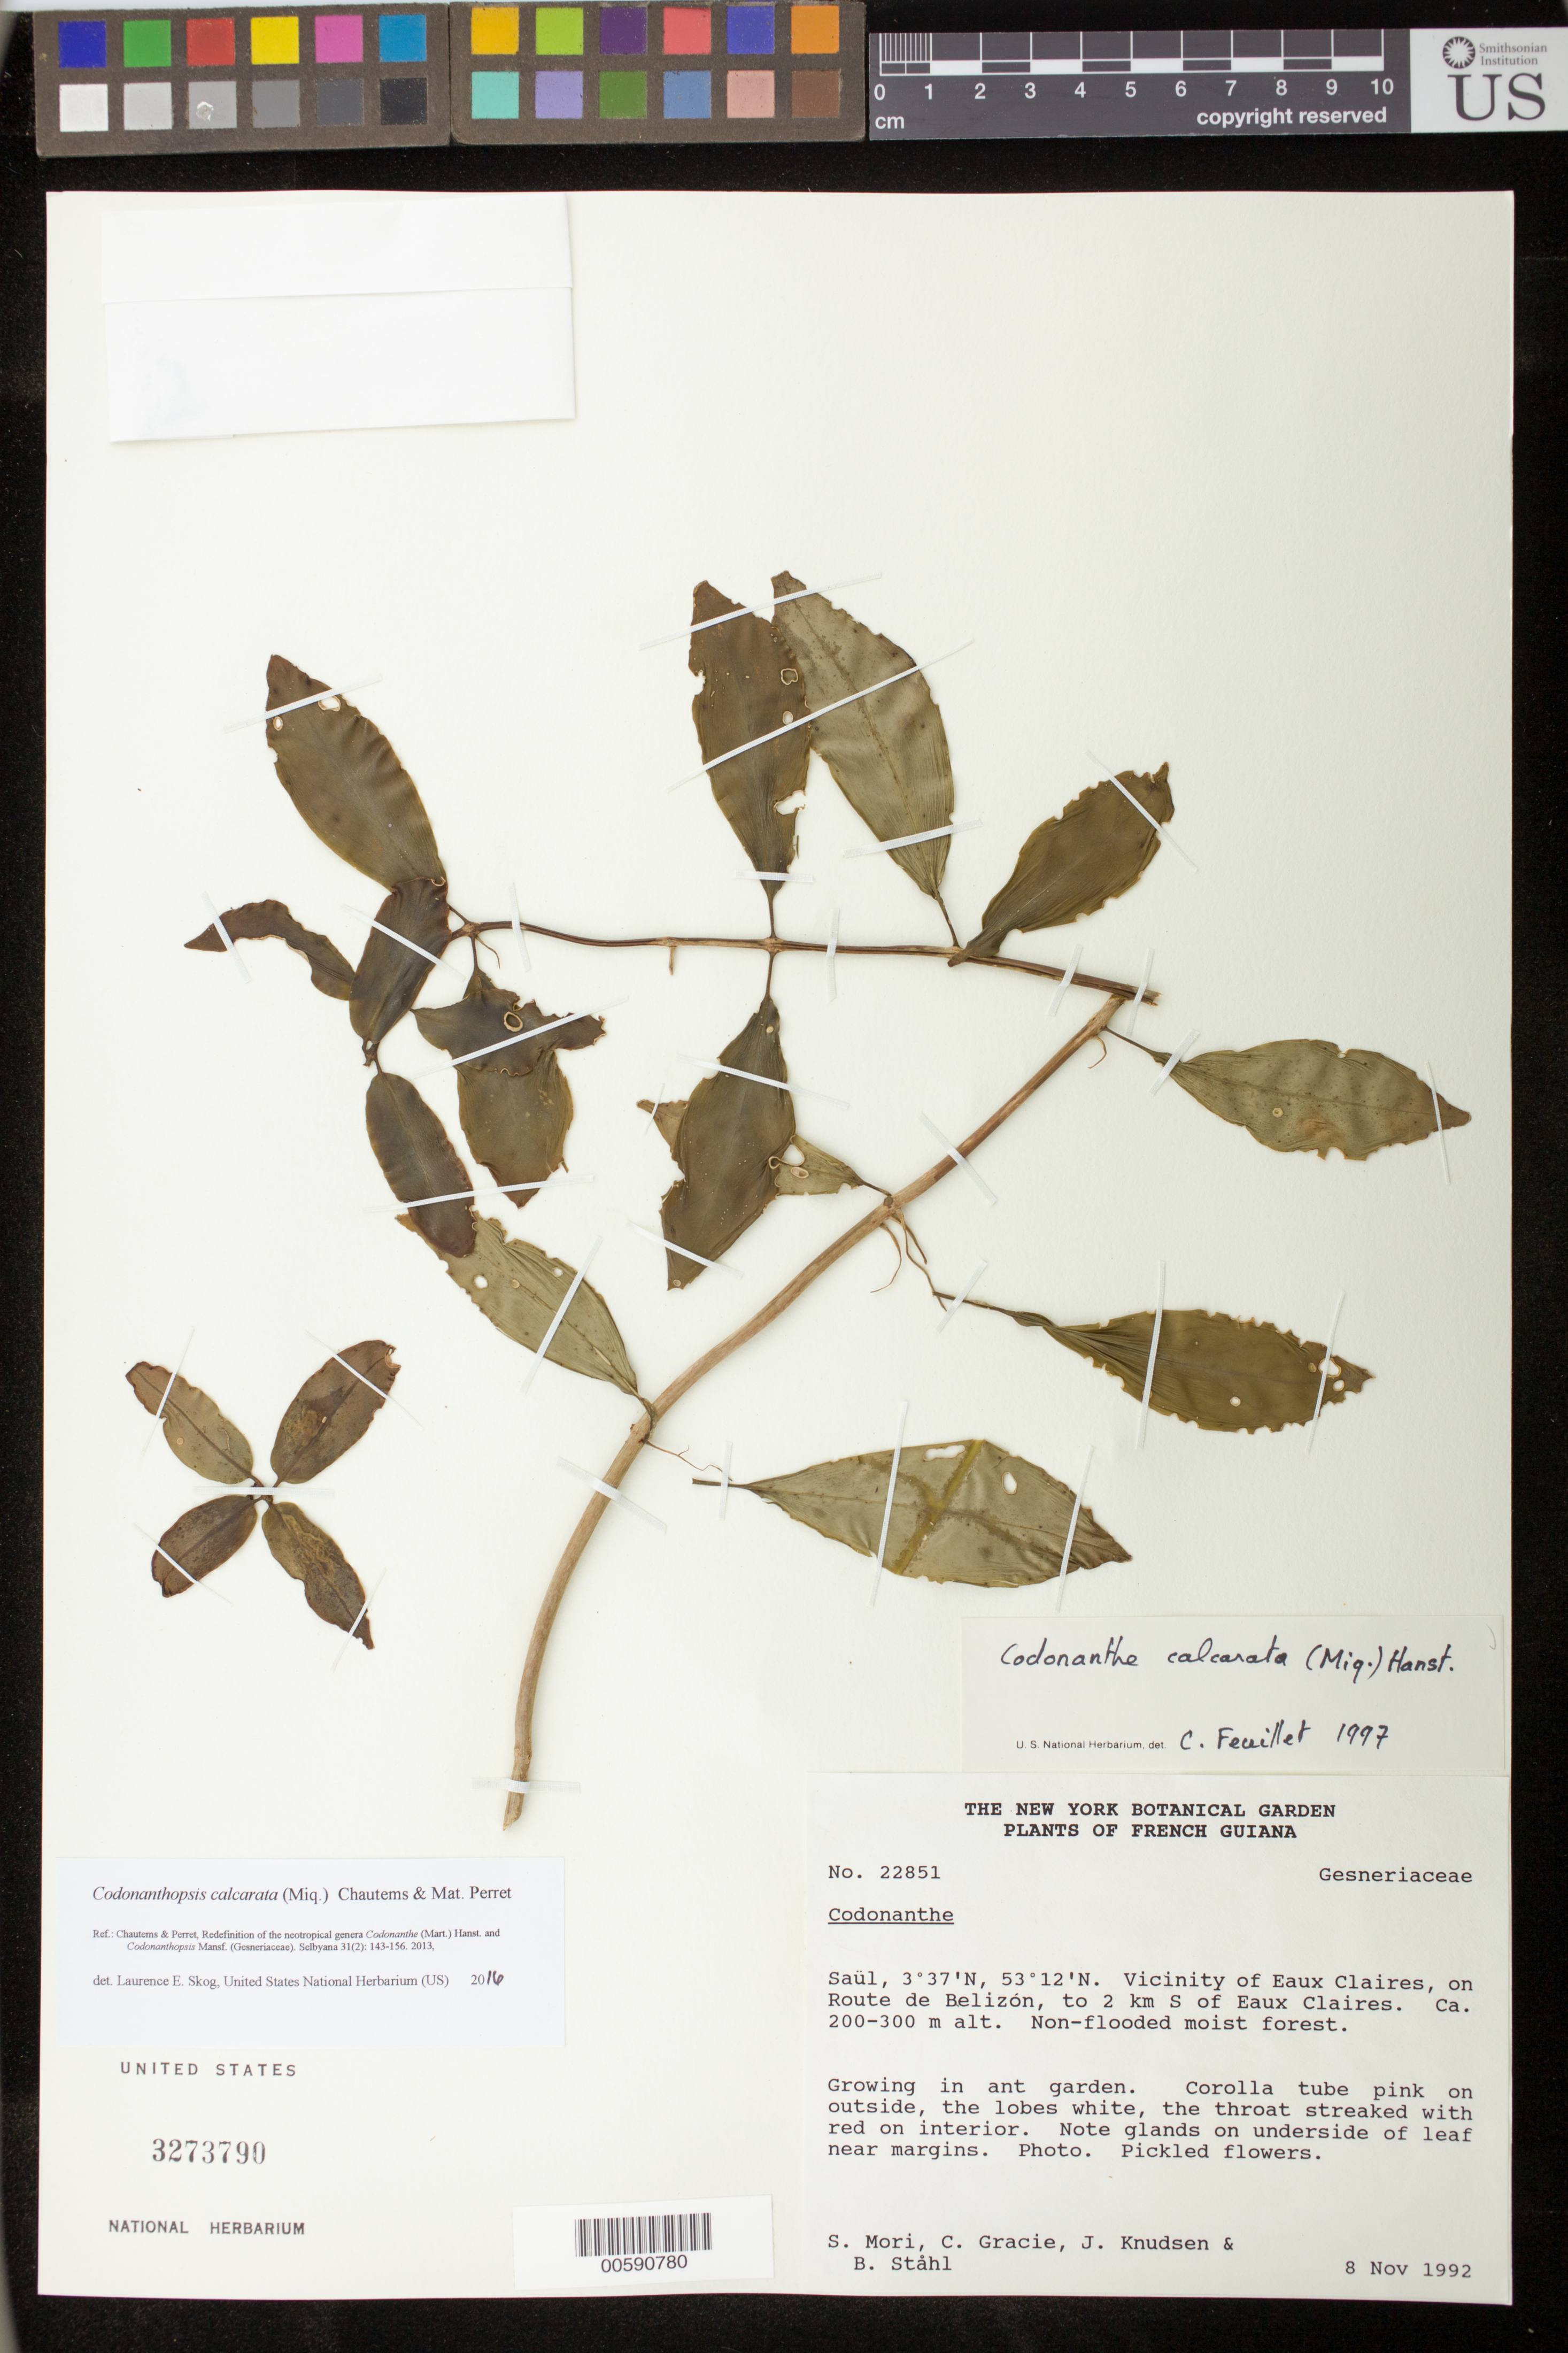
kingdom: Plantae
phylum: Tracheophyta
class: Magnoliopsida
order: Lamiales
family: Gesneriaceae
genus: Codonanthopsis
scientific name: Codonanthopsis calcarata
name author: (Miq.) Chautems & Mat.Perret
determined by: Skog, Laurence E.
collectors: S. Mori, C. A. Gracie, J. Knudsen & B. Ståhl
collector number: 22851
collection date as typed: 08 Nov 1992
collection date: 1992-11-08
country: French Guiana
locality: Saül, vicinity of Eaux Claires, on Route de Belizón, to 2 km S of Eaux Claires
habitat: Non-flooded moist forest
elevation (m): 200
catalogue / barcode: US 3273790